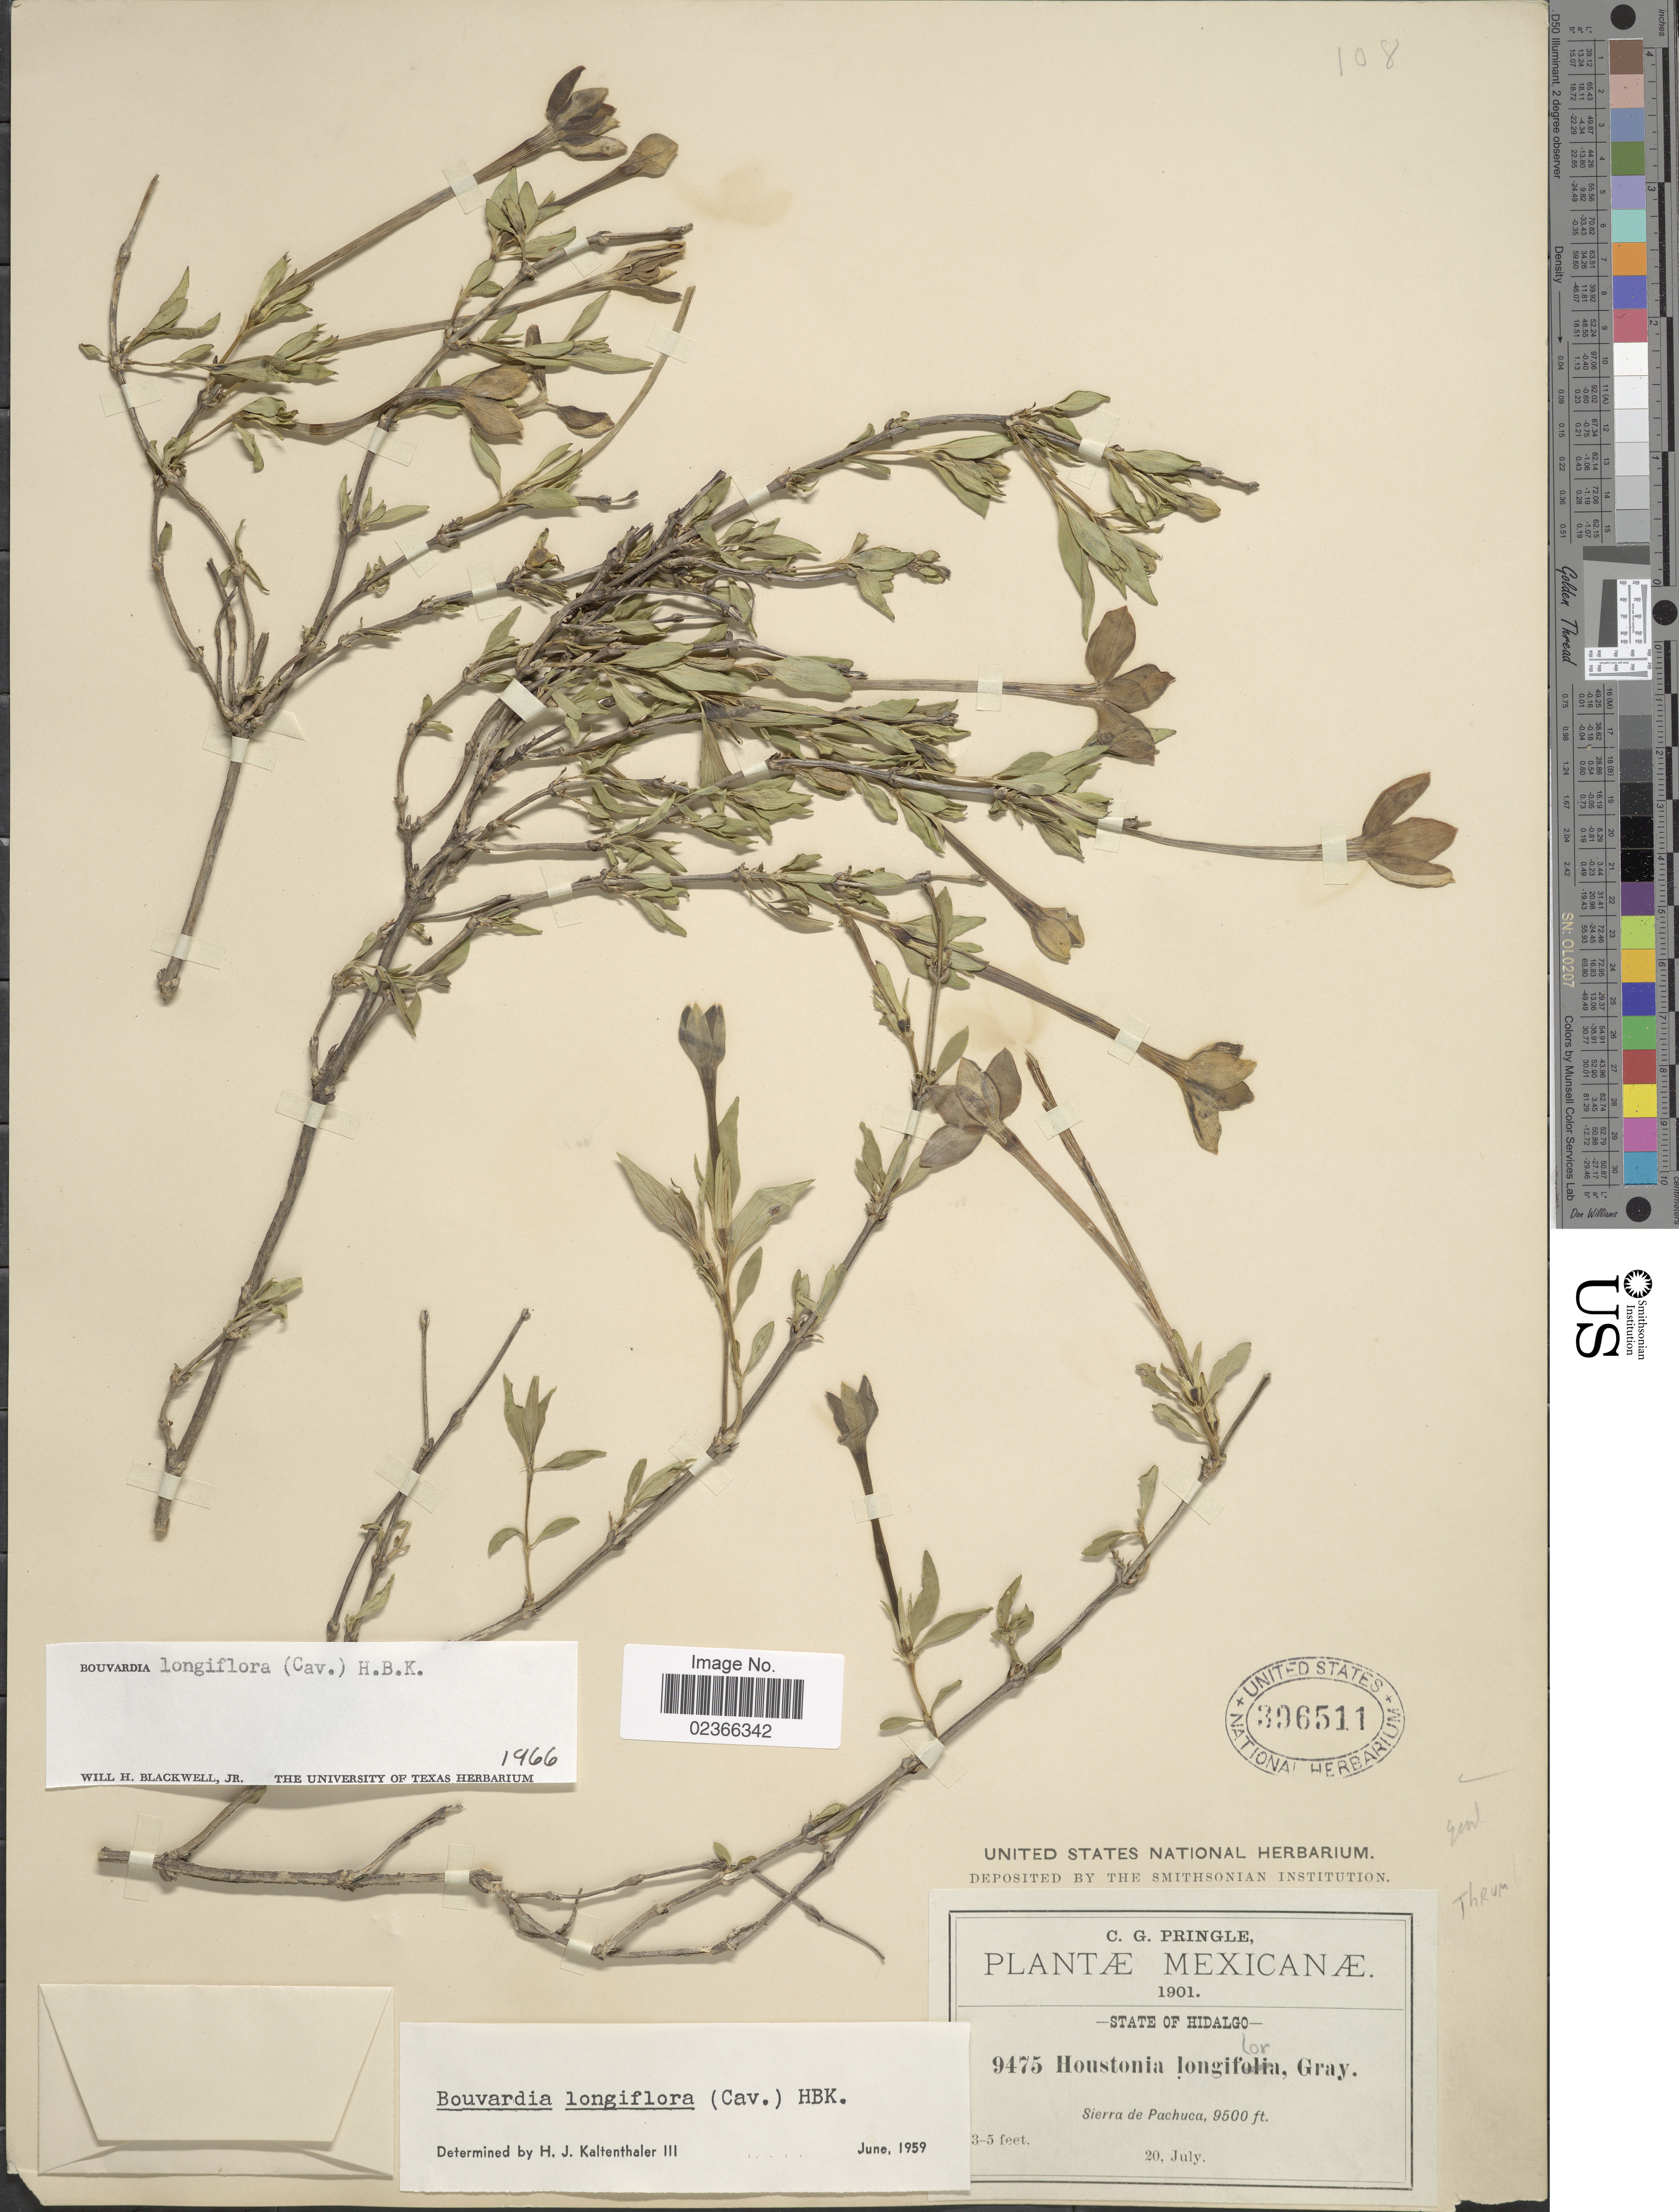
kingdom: Plantae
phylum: Tracheophyta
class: Magnoliopsida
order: Gentianales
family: Rubiaceae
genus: Bouvardia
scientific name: Bouvardia longiflora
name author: (Cav.) Kunth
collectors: C. G. Pringle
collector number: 9475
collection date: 1901-07-20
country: Mexico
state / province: Hidalgo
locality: Sierra de Pachuca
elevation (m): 2896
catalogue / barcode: US 396511